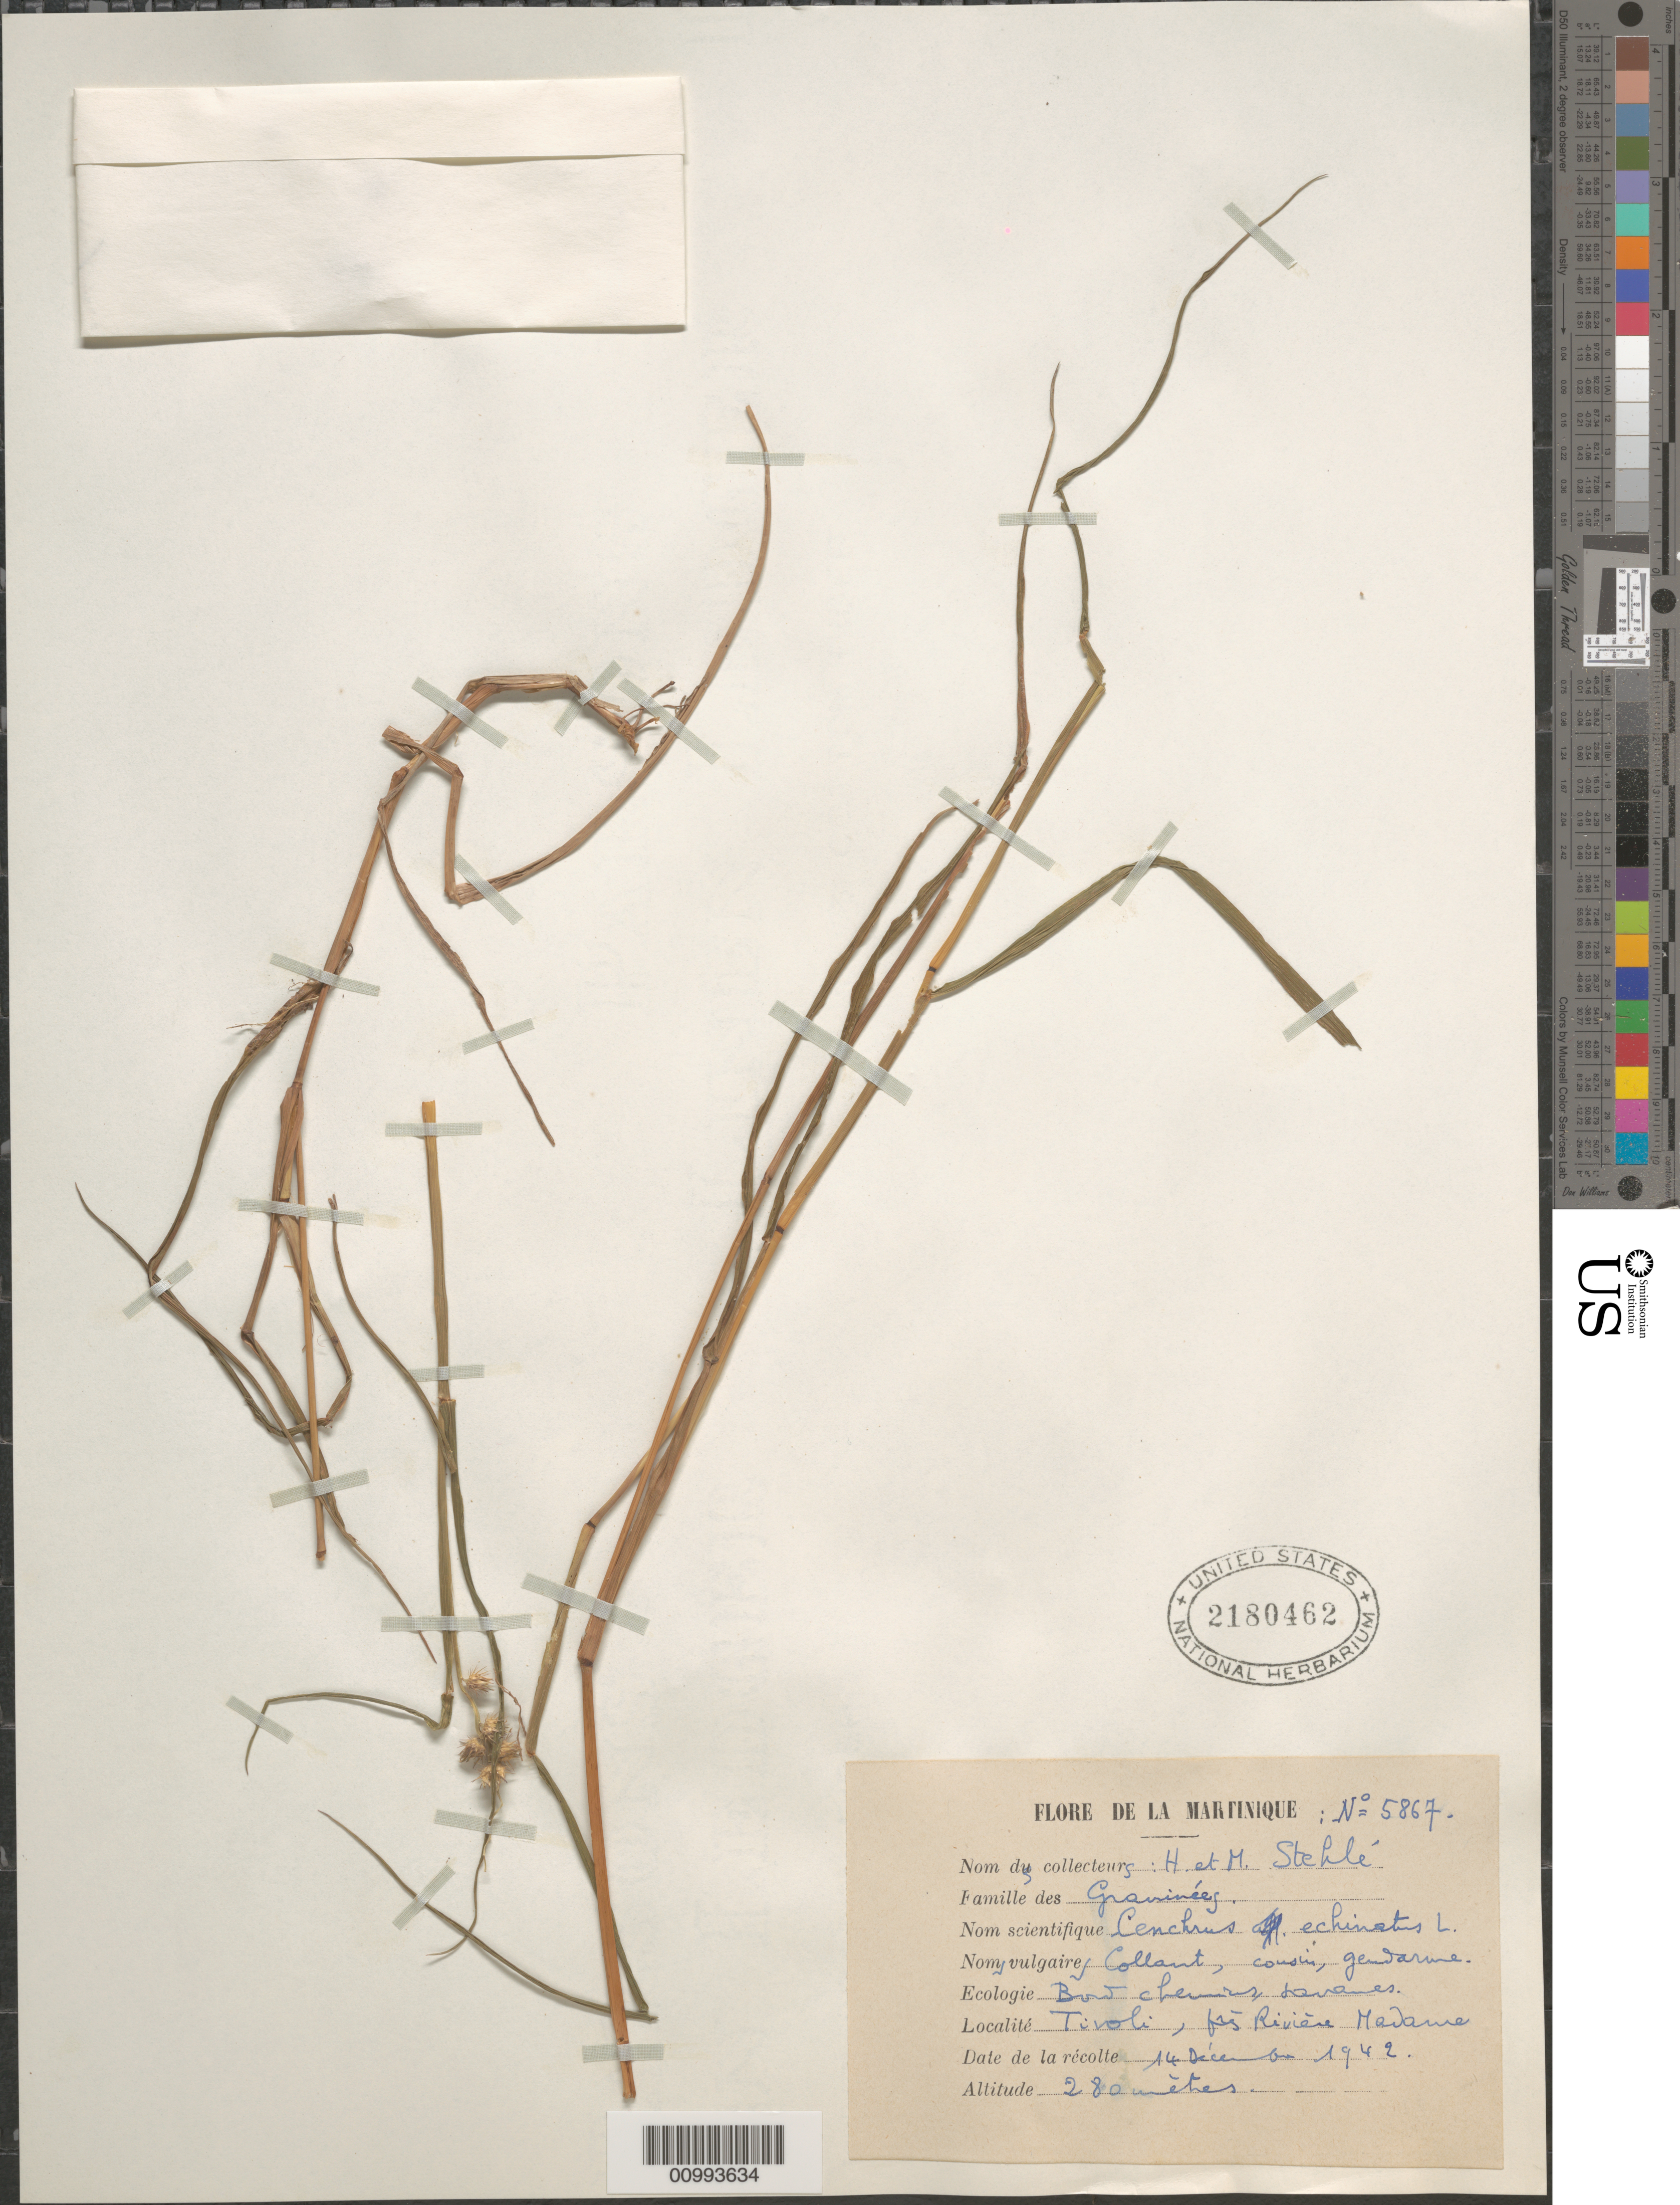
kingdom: Plantae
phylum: Tracheophyta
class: Liliopsida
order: Poales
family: Poaceae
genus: Cenchrus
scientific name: Cenchrus echinatus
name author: L.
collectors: H. Stehlé & M. Stehlé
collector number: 5867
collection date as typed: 14 Dec 1942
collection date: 1942-12-14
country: Martinique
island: Martinique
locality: Tivoli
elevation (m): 280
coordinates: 0 N, 0 E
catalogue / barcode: US 2180462